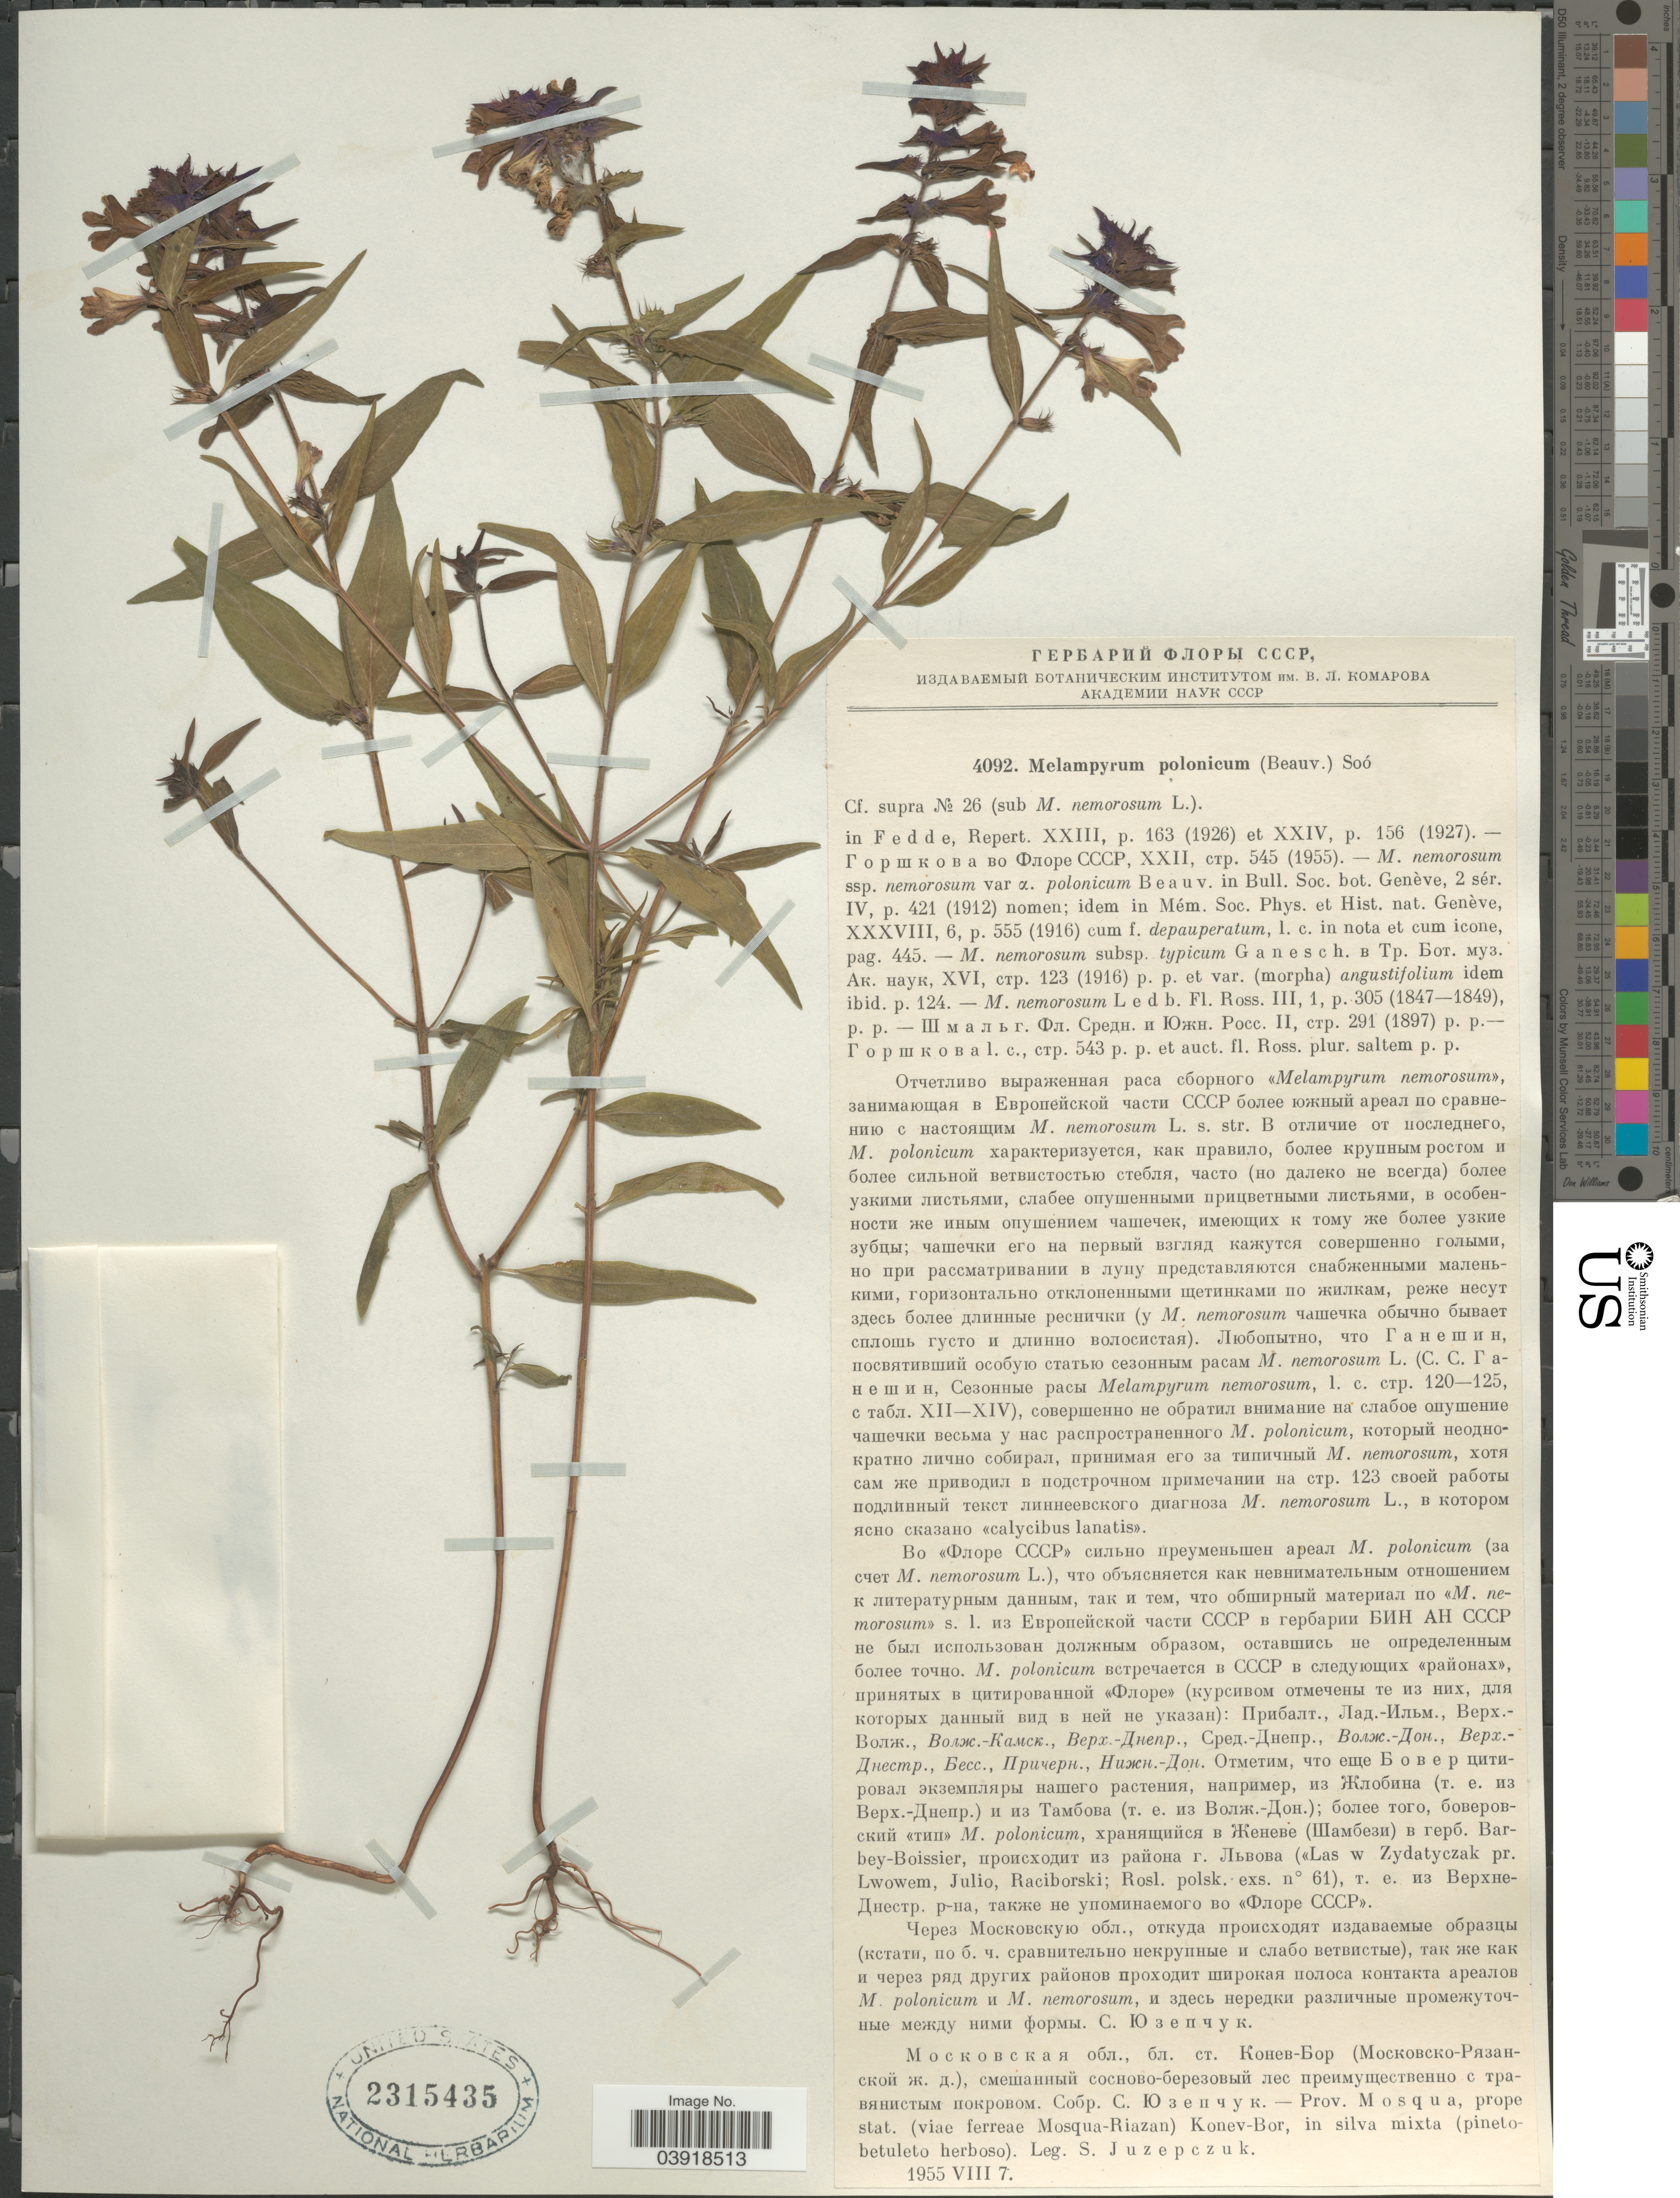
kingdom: Plantae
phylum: Tracheophyta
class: Magnoliopsida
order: Lamiales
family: Orobanchaceae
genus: Melampyrum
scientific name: Melampyrum polonicum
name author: Soó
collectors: S. V. Juzepczuk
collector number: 4092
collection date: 1955-08-07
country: Russian Federation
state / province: Moscow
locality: Prov. Mosqua, prope stat. (viae ferreae Mosqua-Riazan) Konev-Bor, in silva mixta (pineto-betuleto herboso).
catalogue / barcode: US 2315435